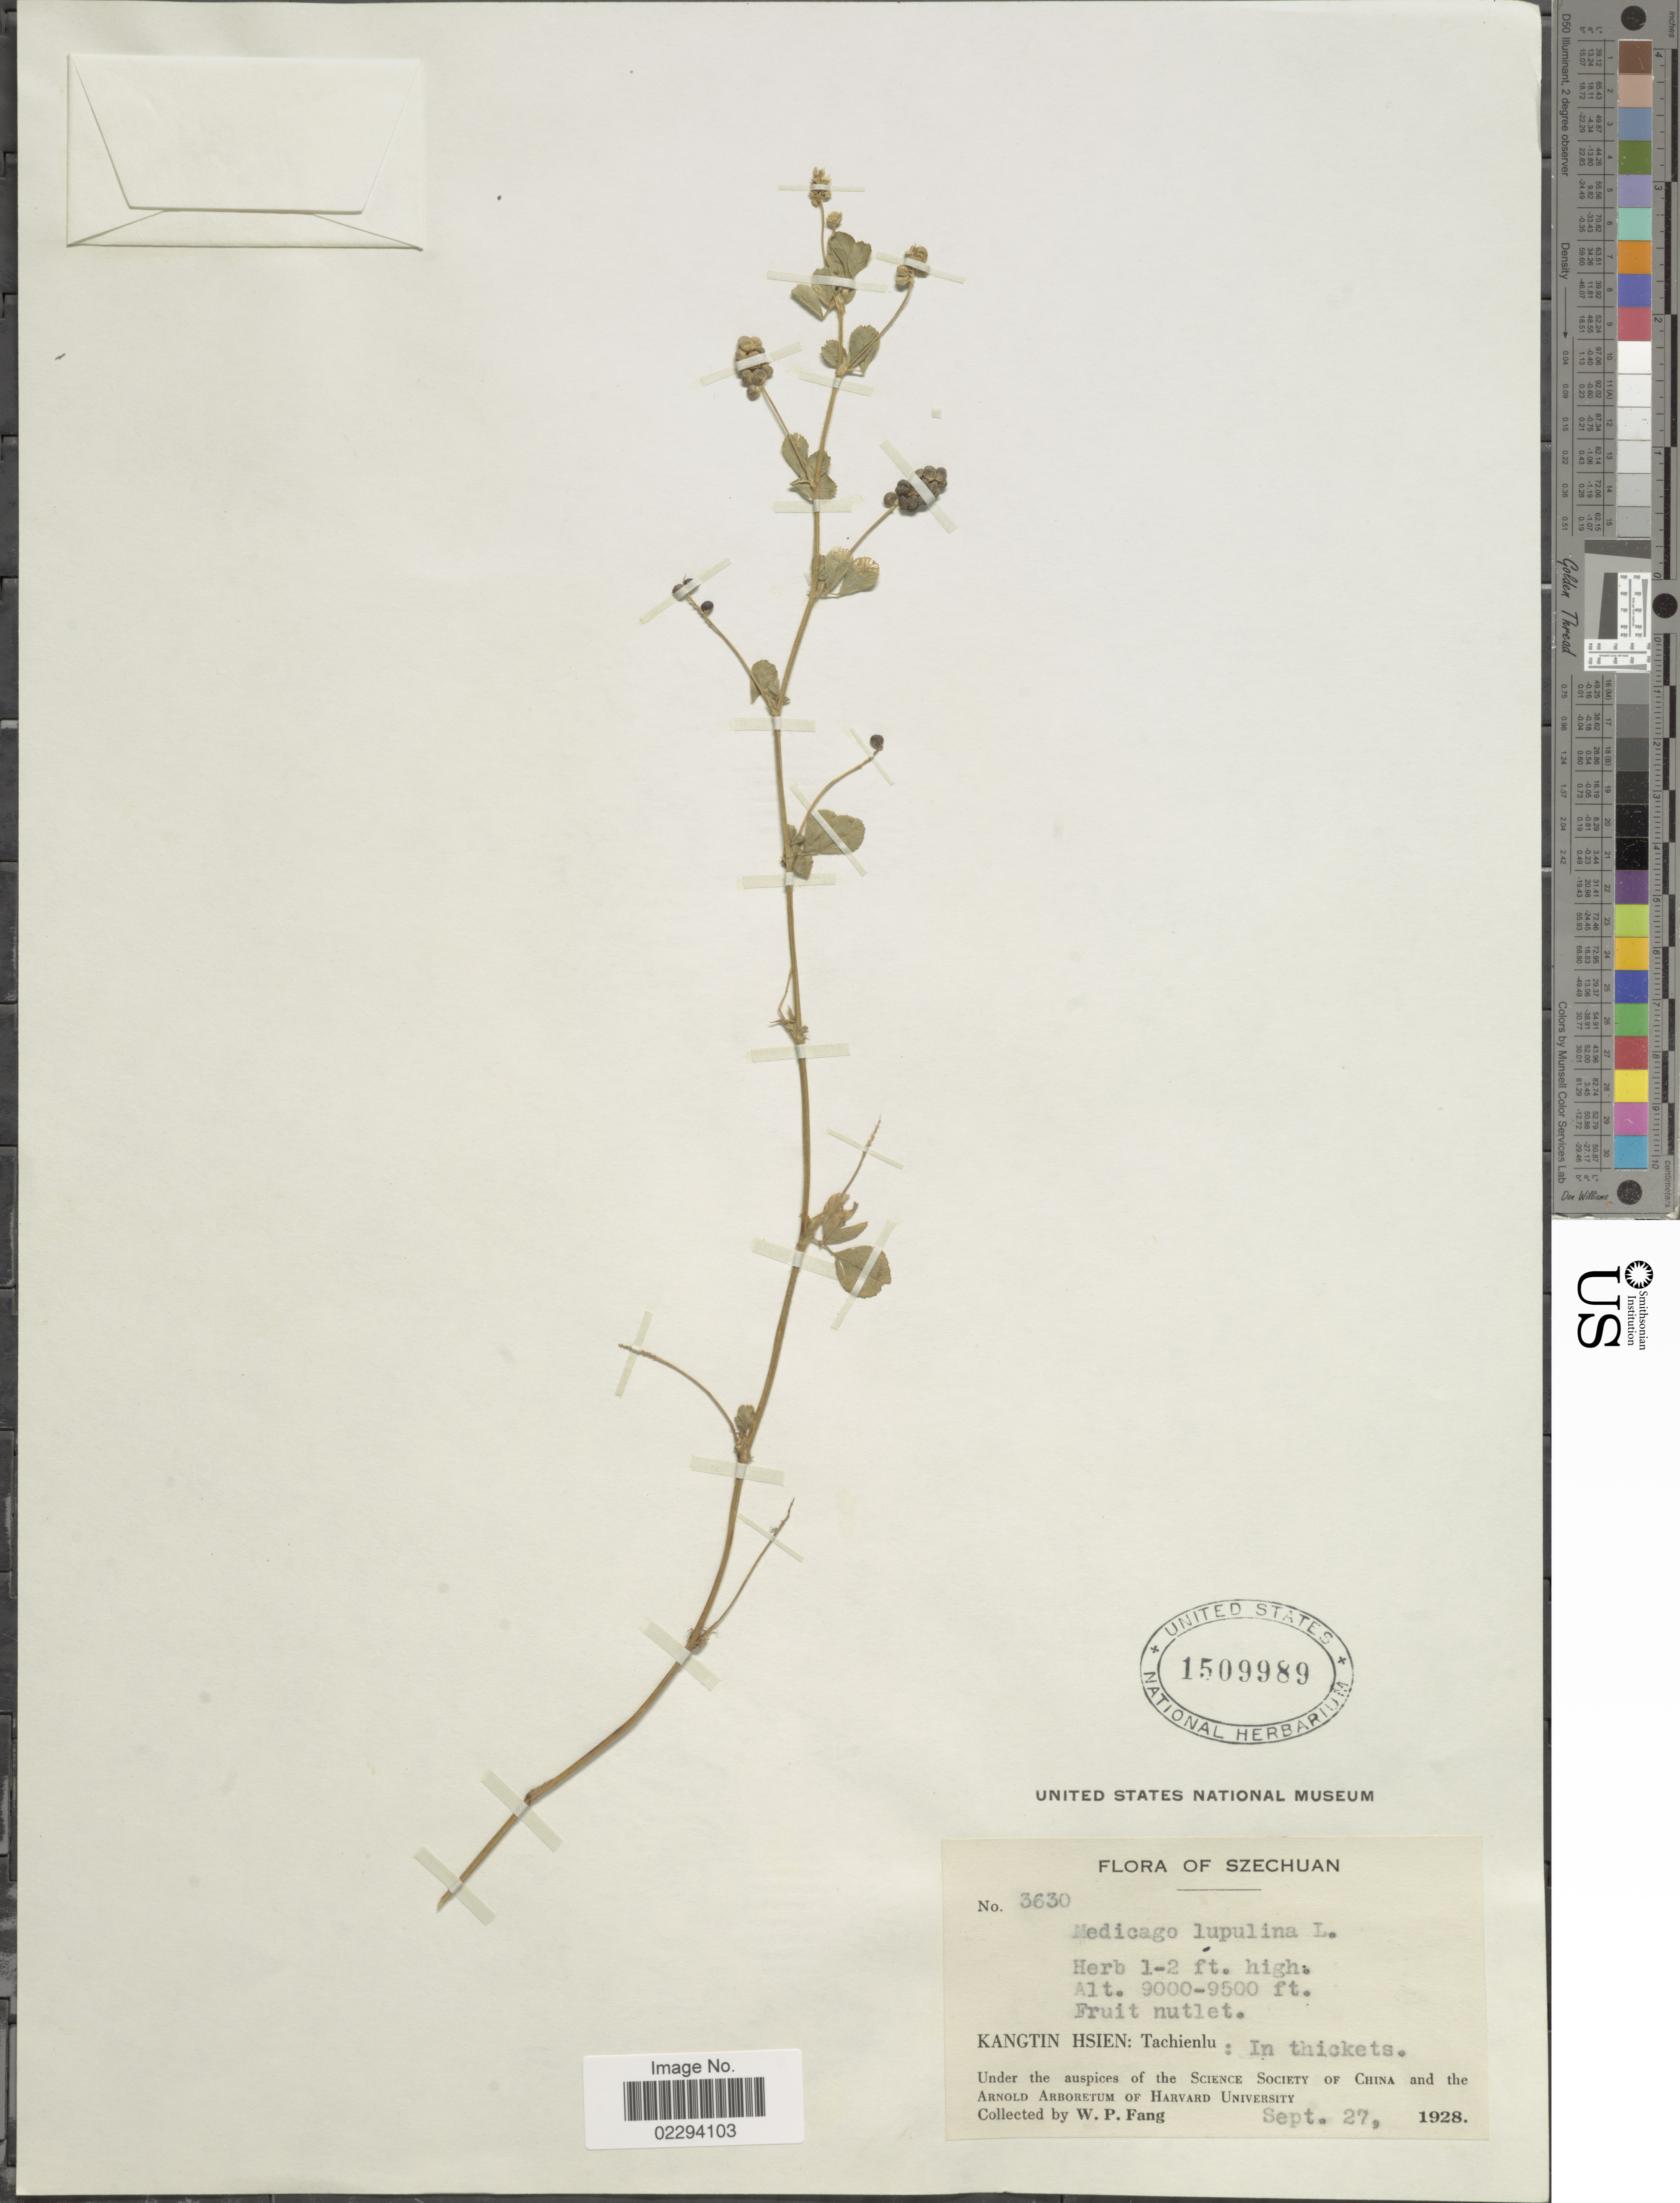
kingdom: Plantae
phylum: Tracheophyta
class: Magnoliopsida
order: Fabales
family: Fabaceae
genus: Medicago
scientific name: Medicago lupulina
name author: L.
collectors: W. P. Fang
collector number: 3630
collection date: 1928-09-27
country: China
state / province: Sichuan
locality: Szechuan. Kangtin Hsien: Tachienlu: In thickets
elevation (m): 2743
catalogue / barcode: US 1509989